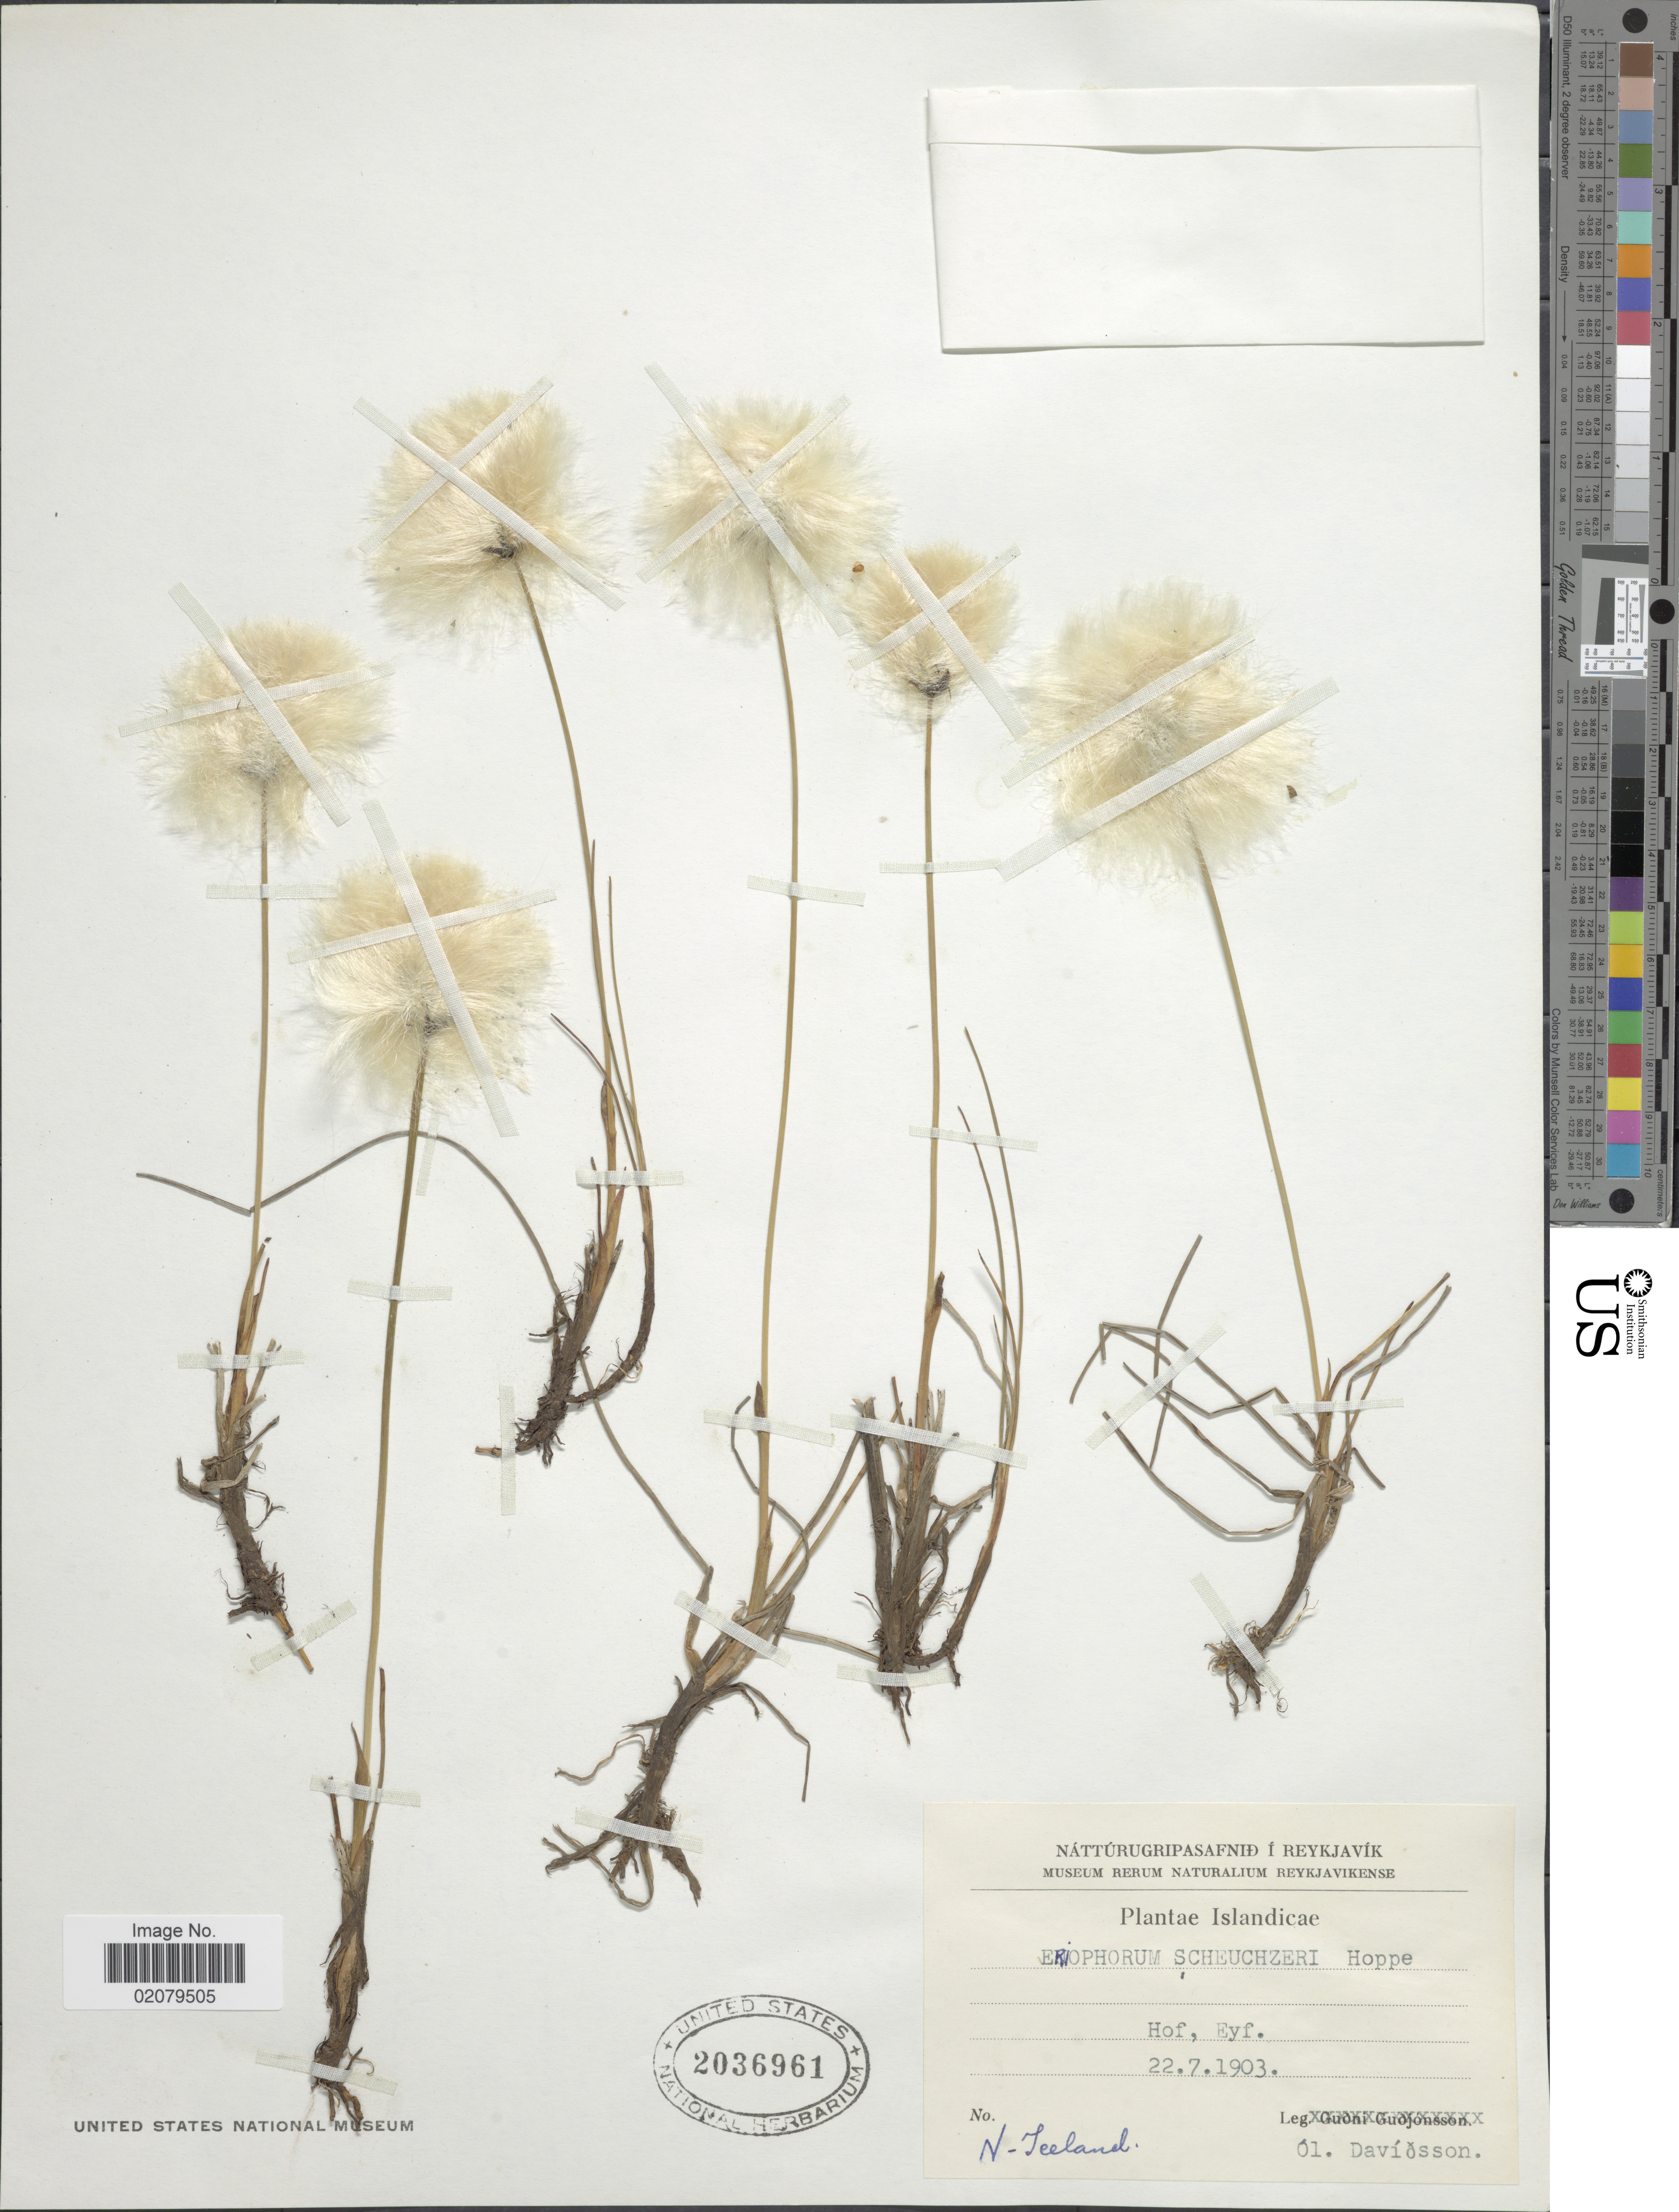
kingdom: Plantae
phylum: Tracheophyta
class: Liliopsida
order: Poales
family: Cyperaceae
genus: Eriophorum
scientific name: Eriophorum scheuchzeri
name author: Hoppe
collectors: O. Davidsson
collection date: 1903-07-22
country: Iceland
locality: Islandicae, Hof, Eyf., N. Teeland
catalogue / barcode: US 2036961